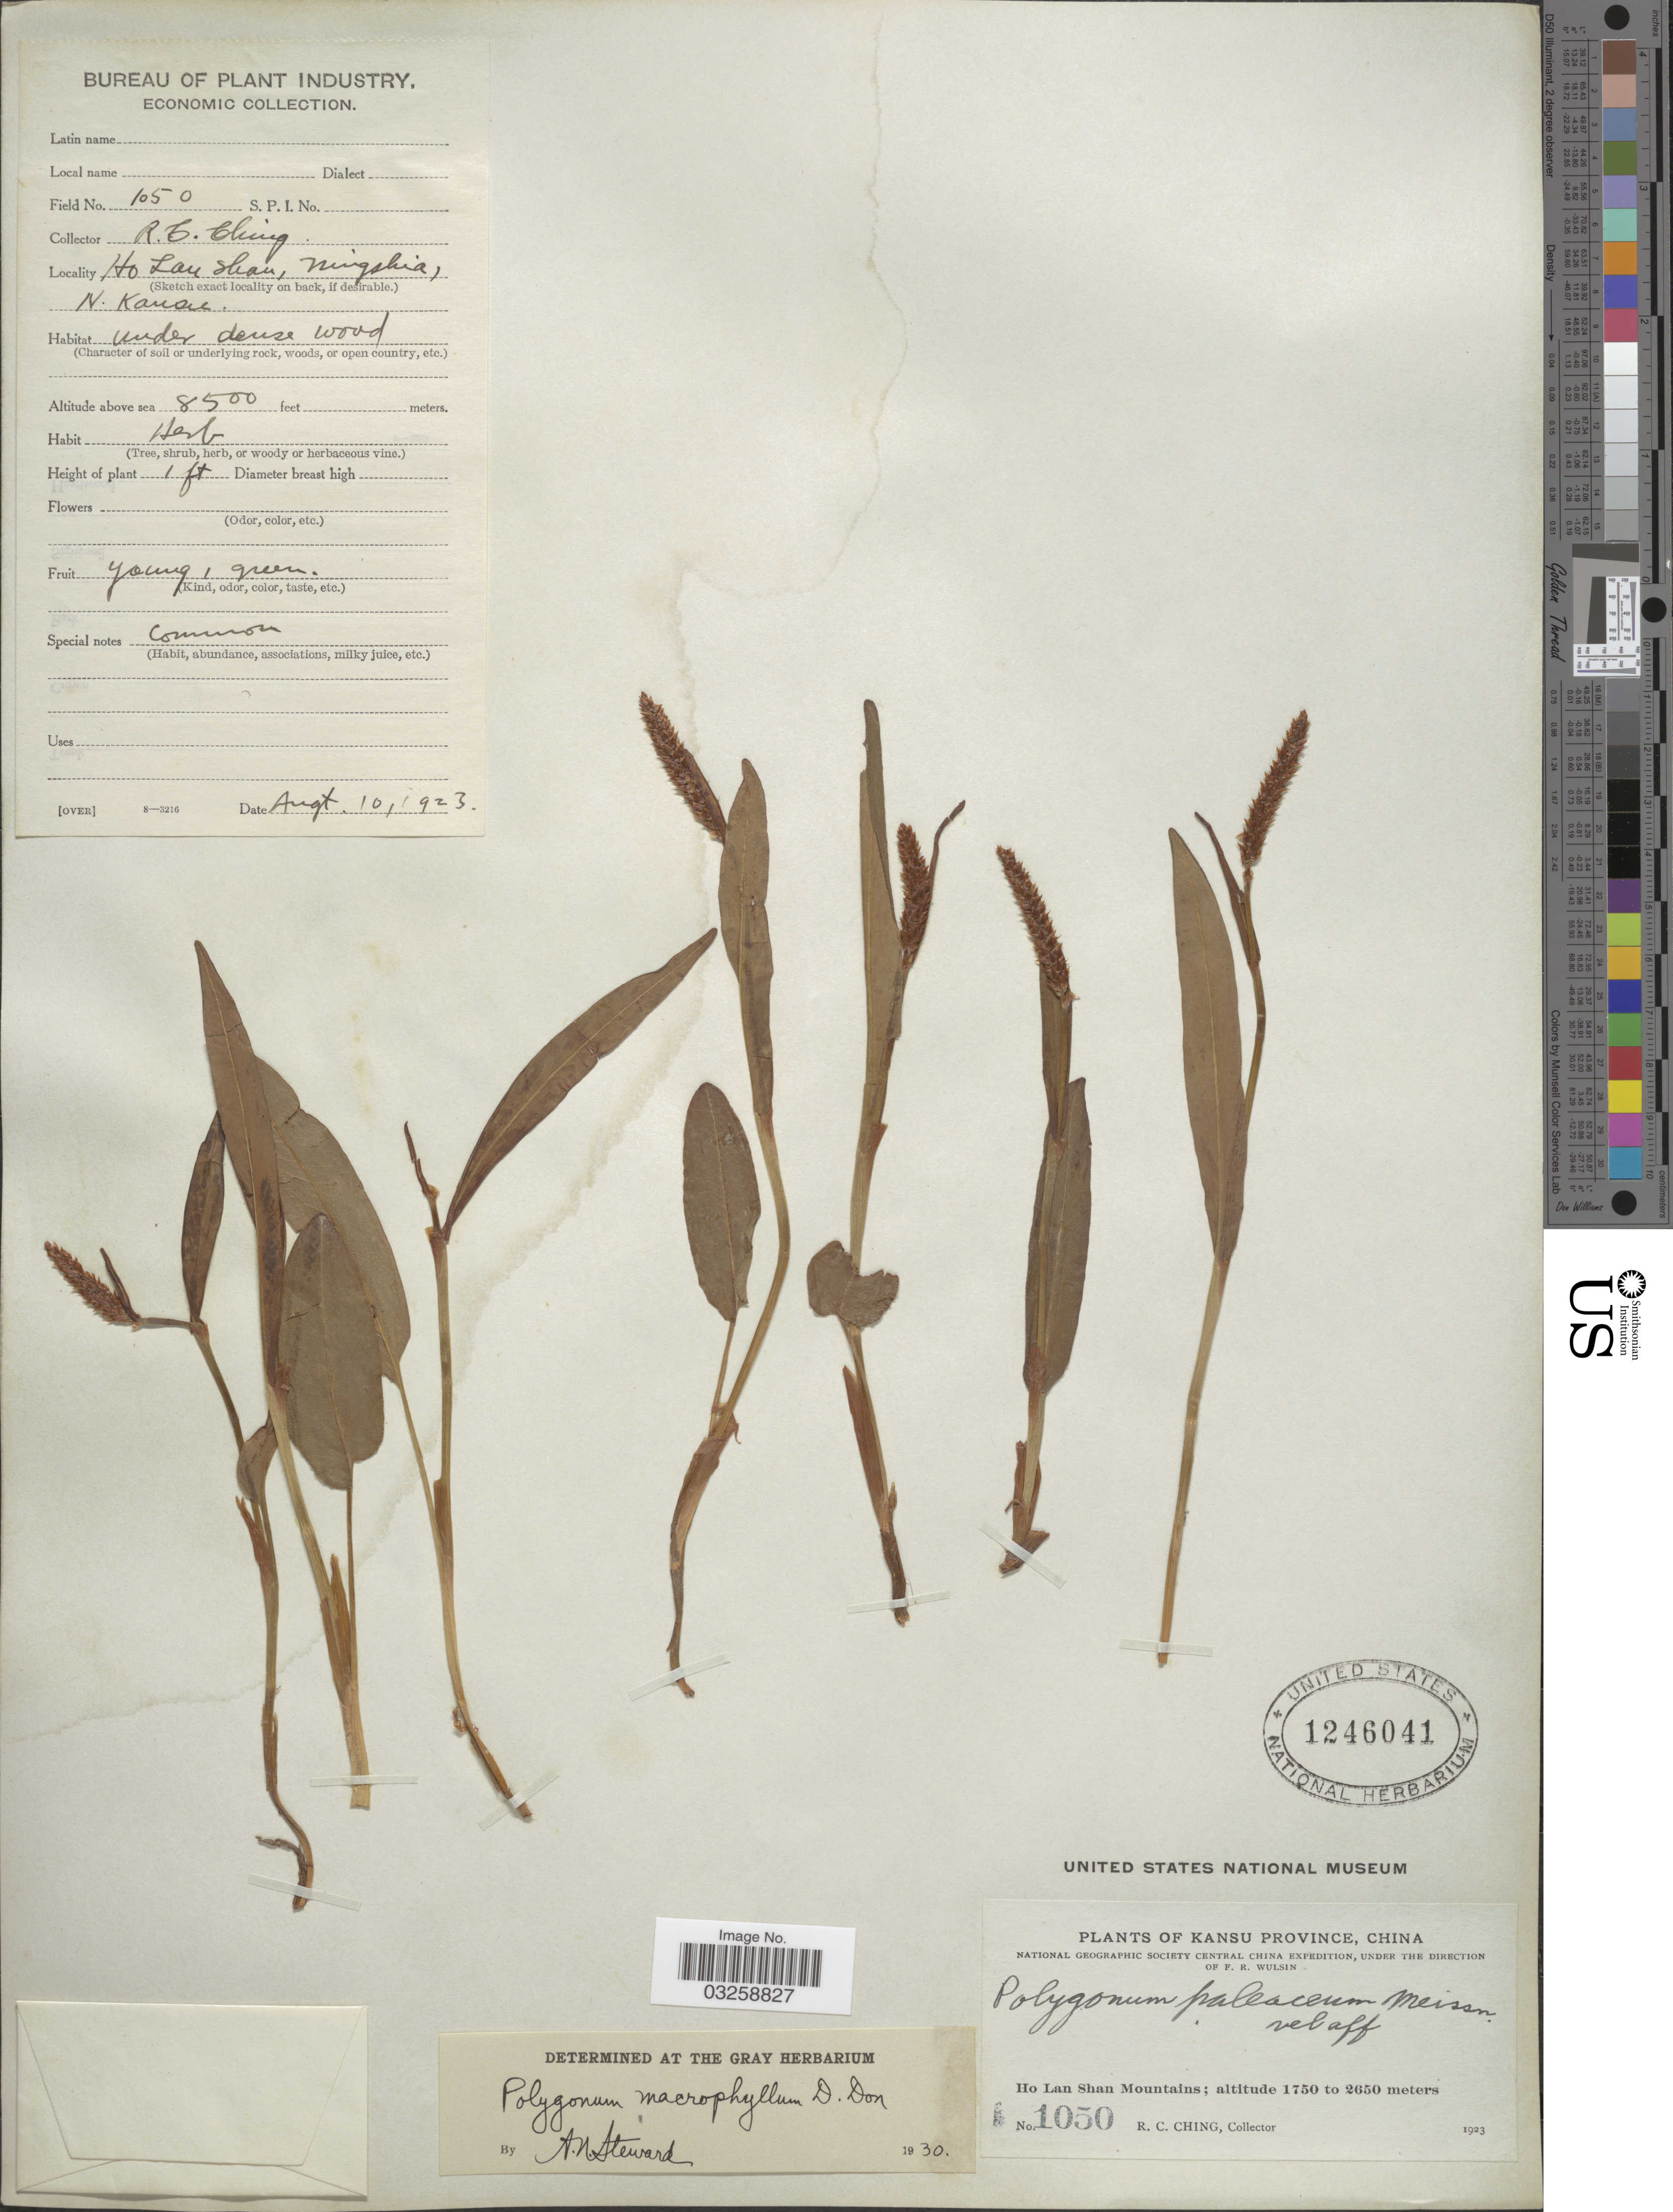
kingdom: Plantae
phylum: Tracheophyta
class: Magnoliopsida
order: Caryophyllales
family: Polygonaceae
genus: Bistorta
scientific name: Bistorta macrophylla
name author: (D. Don) Soják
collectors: R. C. Ching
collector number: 1050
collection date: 1923-08-10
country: China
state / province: Gansu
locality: Kansu Province. Ho Lan Shan Mountains.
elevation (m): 2591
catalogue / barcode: US 1246041